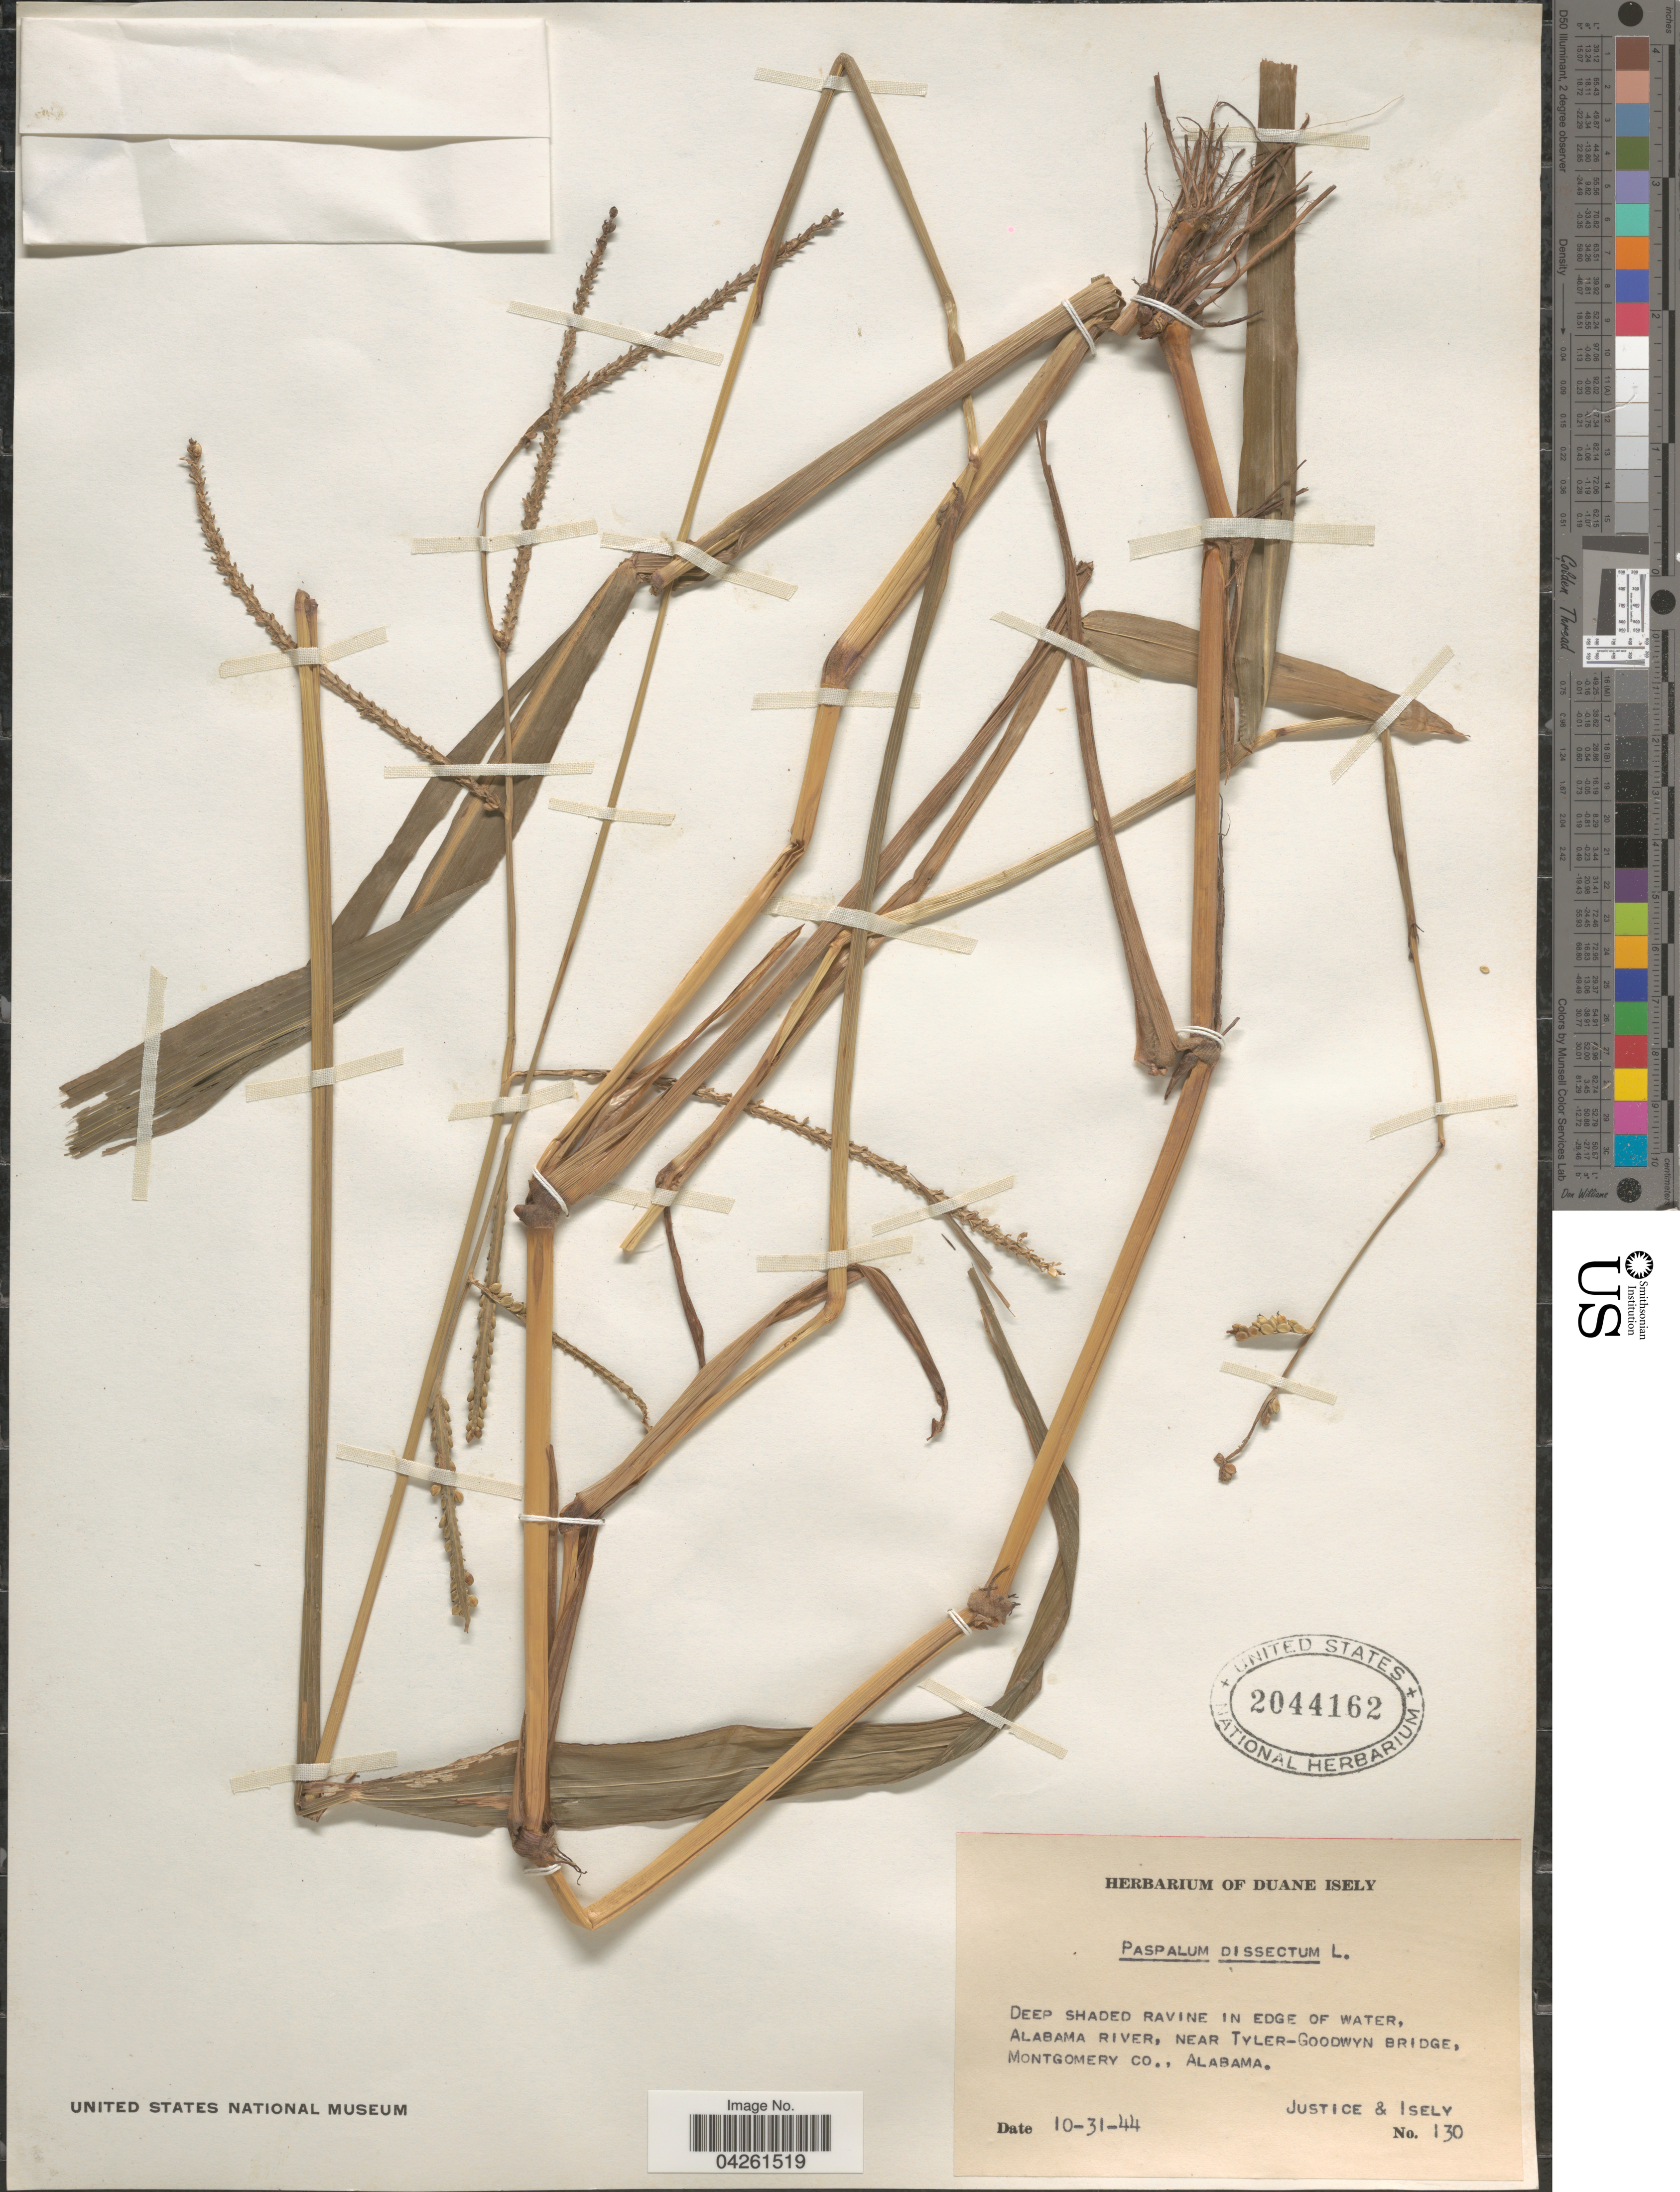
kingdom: Plantae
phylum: Tracheophyta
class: Liliopsida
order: Poales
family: Poaceae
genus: Paspalum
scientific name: Paspalum dissectum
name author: (L.) L.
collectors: Justice & D. Isely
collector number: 130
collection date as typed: Transcribed d/m/y: 31/10/44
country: United States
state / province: Alabama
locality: Deep shaded ravine in edge of water, Alabama River, near Tyler-Goodwyn bridge, Montgomery Co.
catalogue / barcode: US 2044162